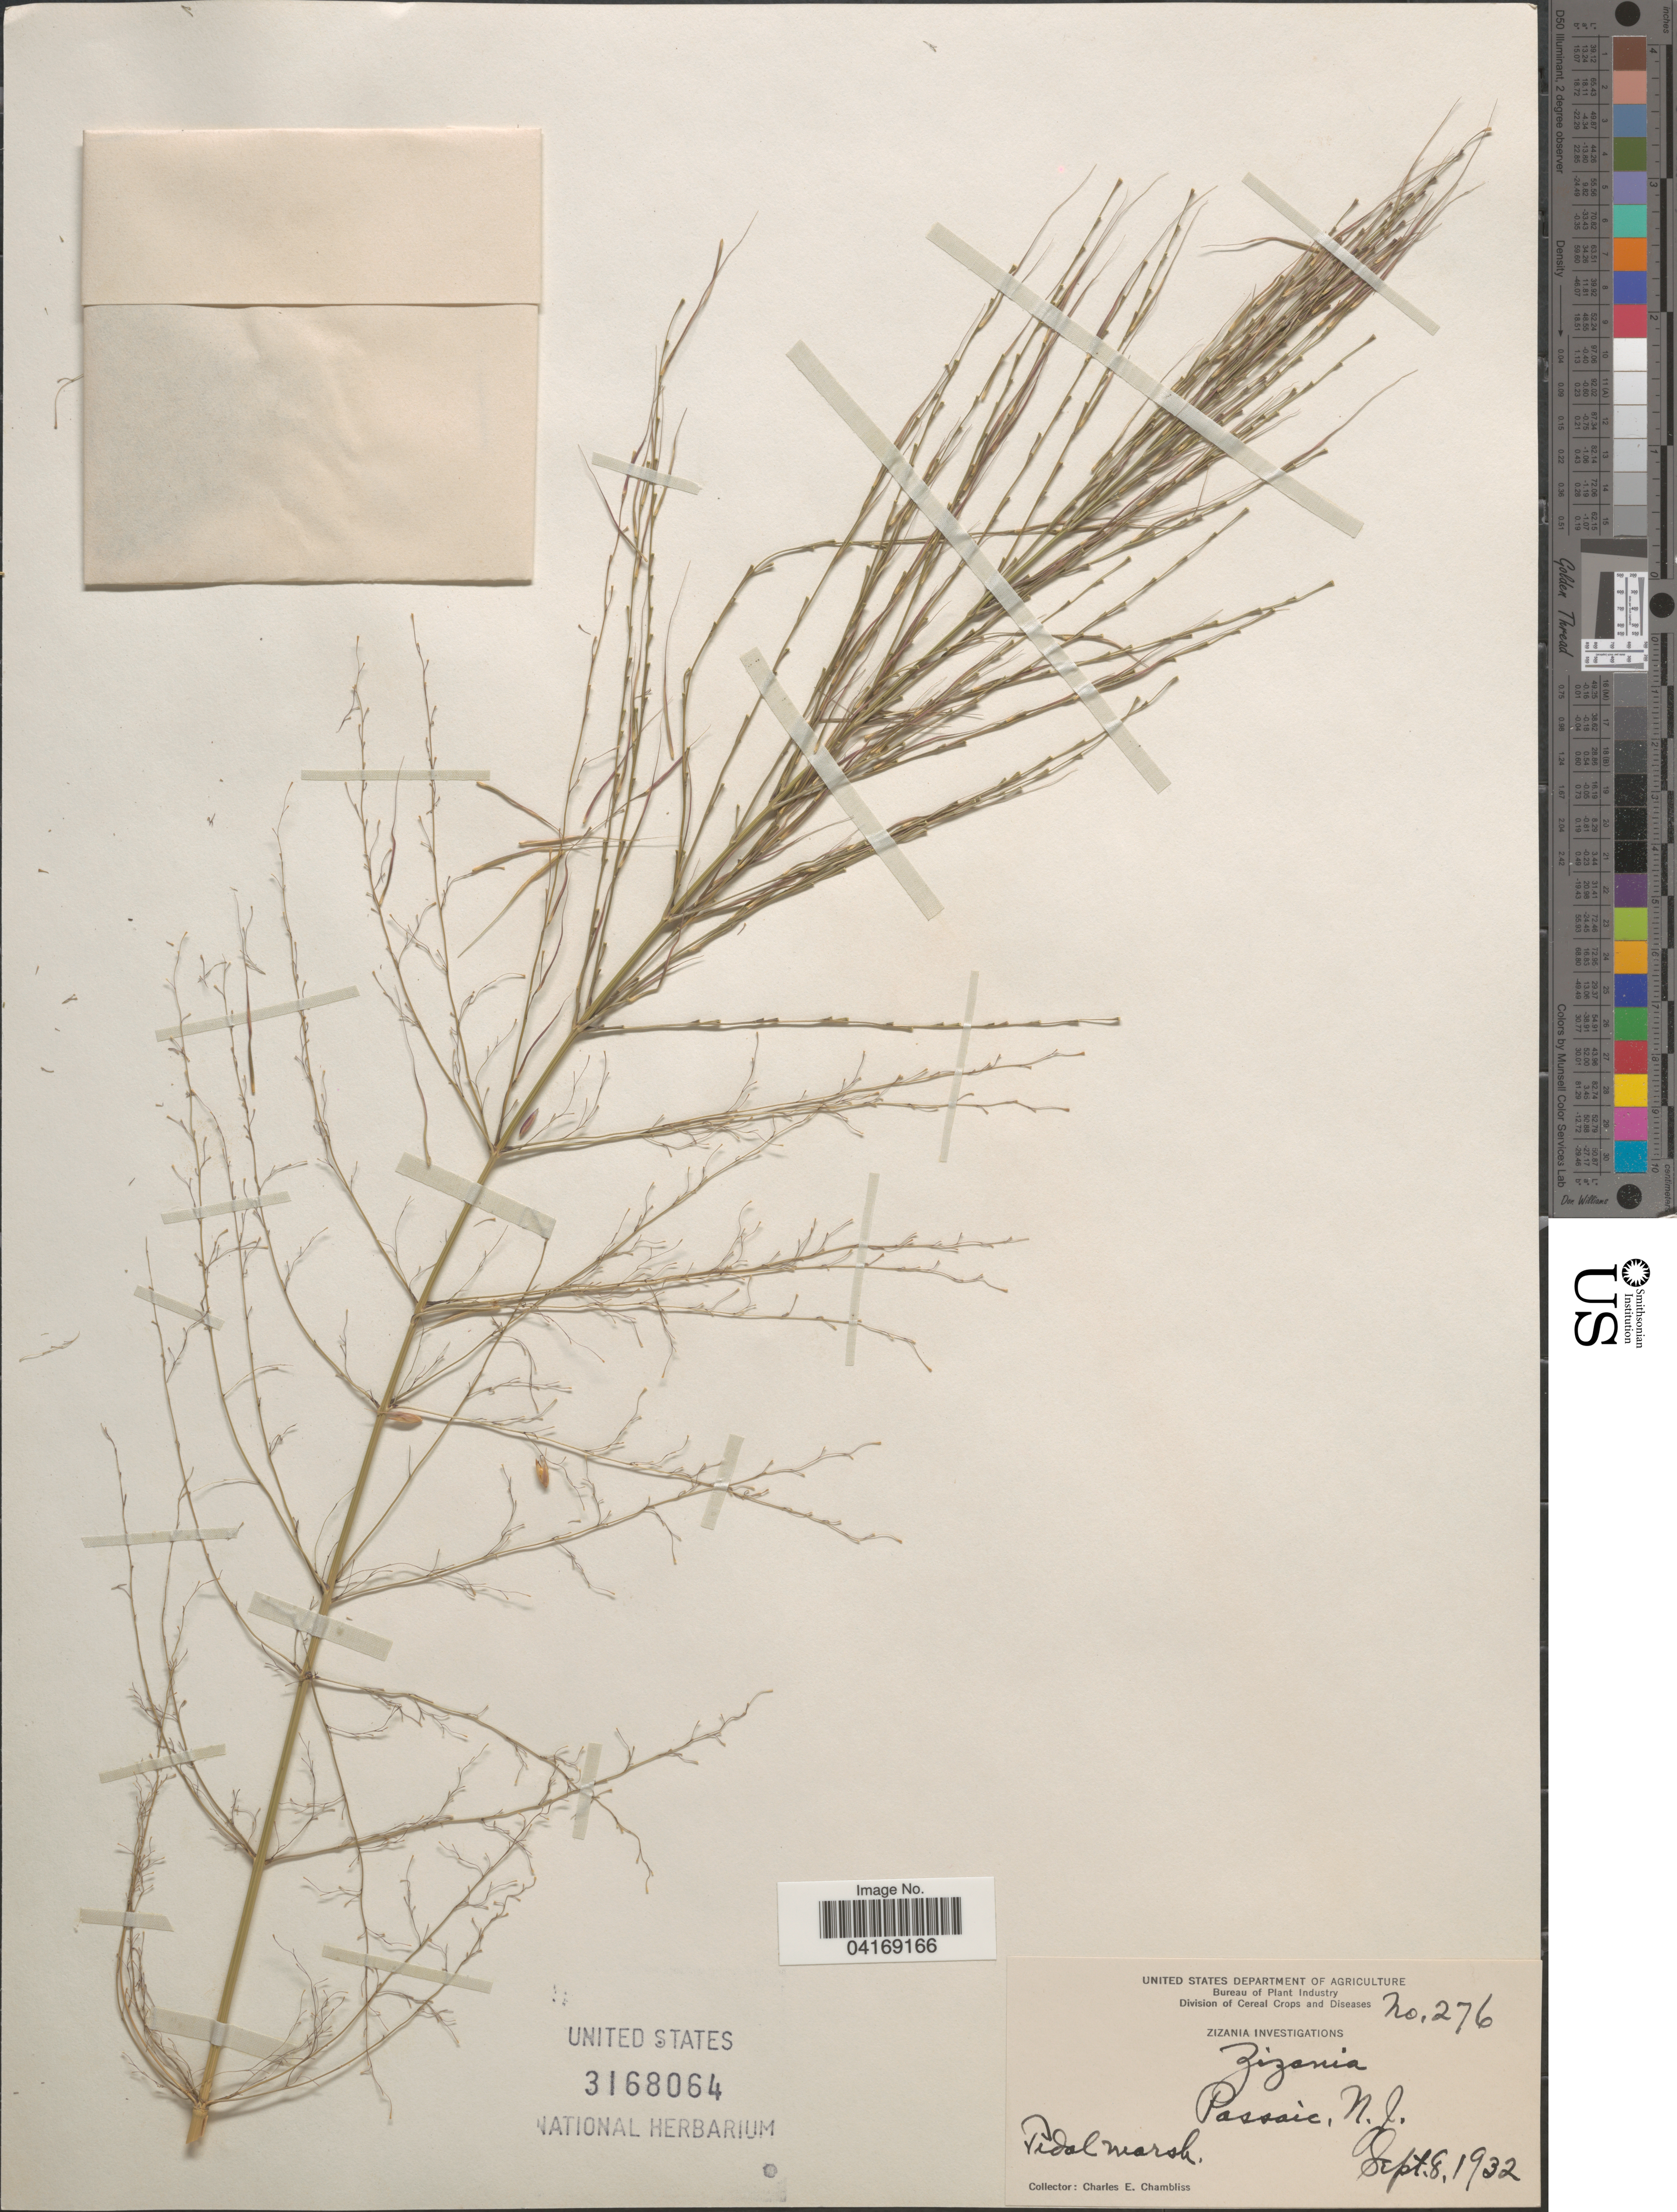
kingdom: Plantae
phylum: Tracheophyta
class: Liliopsida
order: Poales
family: Poaceae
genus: Zizania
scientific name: Zizania sp.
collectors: C. Chambliss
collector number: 276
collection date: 1932-09-08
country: United States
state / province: New Jersey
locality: Passaic.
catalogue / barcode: US 3168064